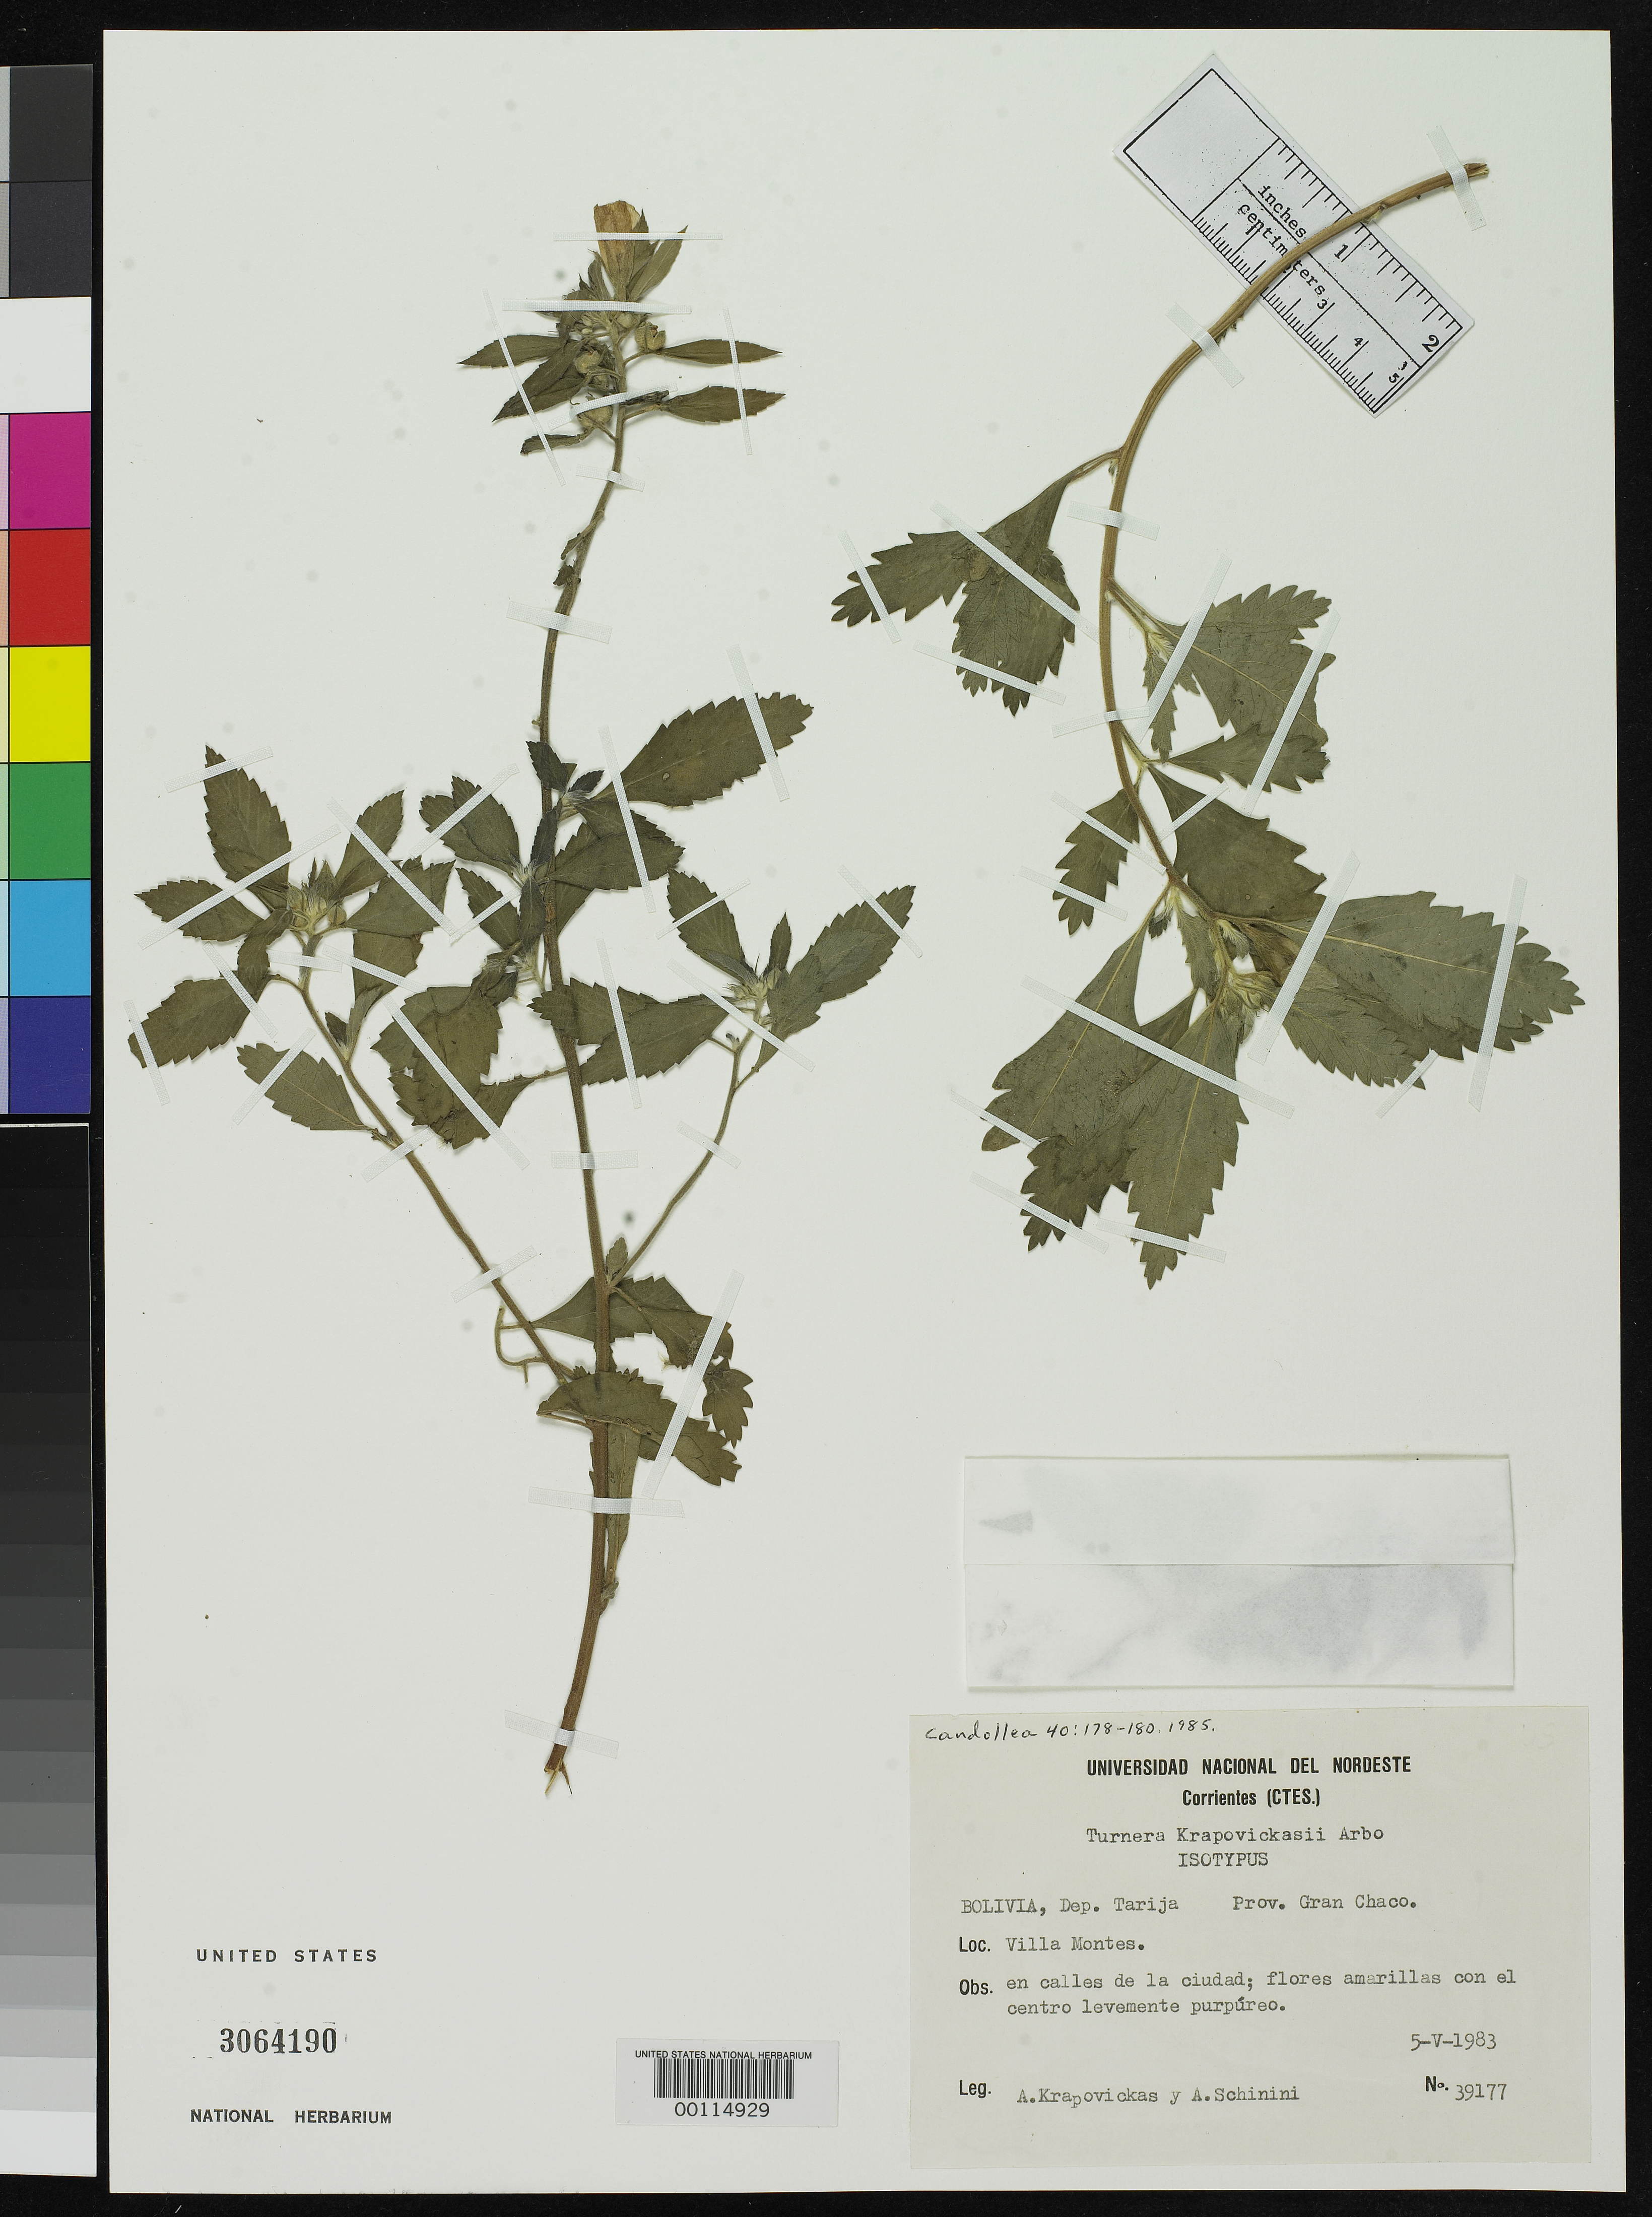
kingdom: Plantae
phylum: Tracheophyta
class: Magnoliopsida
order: Malpighiales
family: Turneraceae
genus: Turnera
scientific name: Turnera krapovickasii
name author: Arbo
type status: Isotype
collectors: A. Krapovickas & A. Schinini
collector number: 39177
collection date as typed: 05 May 1983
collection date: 1983-05-05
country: Bolivia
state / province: Tarija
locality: Villa Montes.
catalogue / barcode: US 3064190